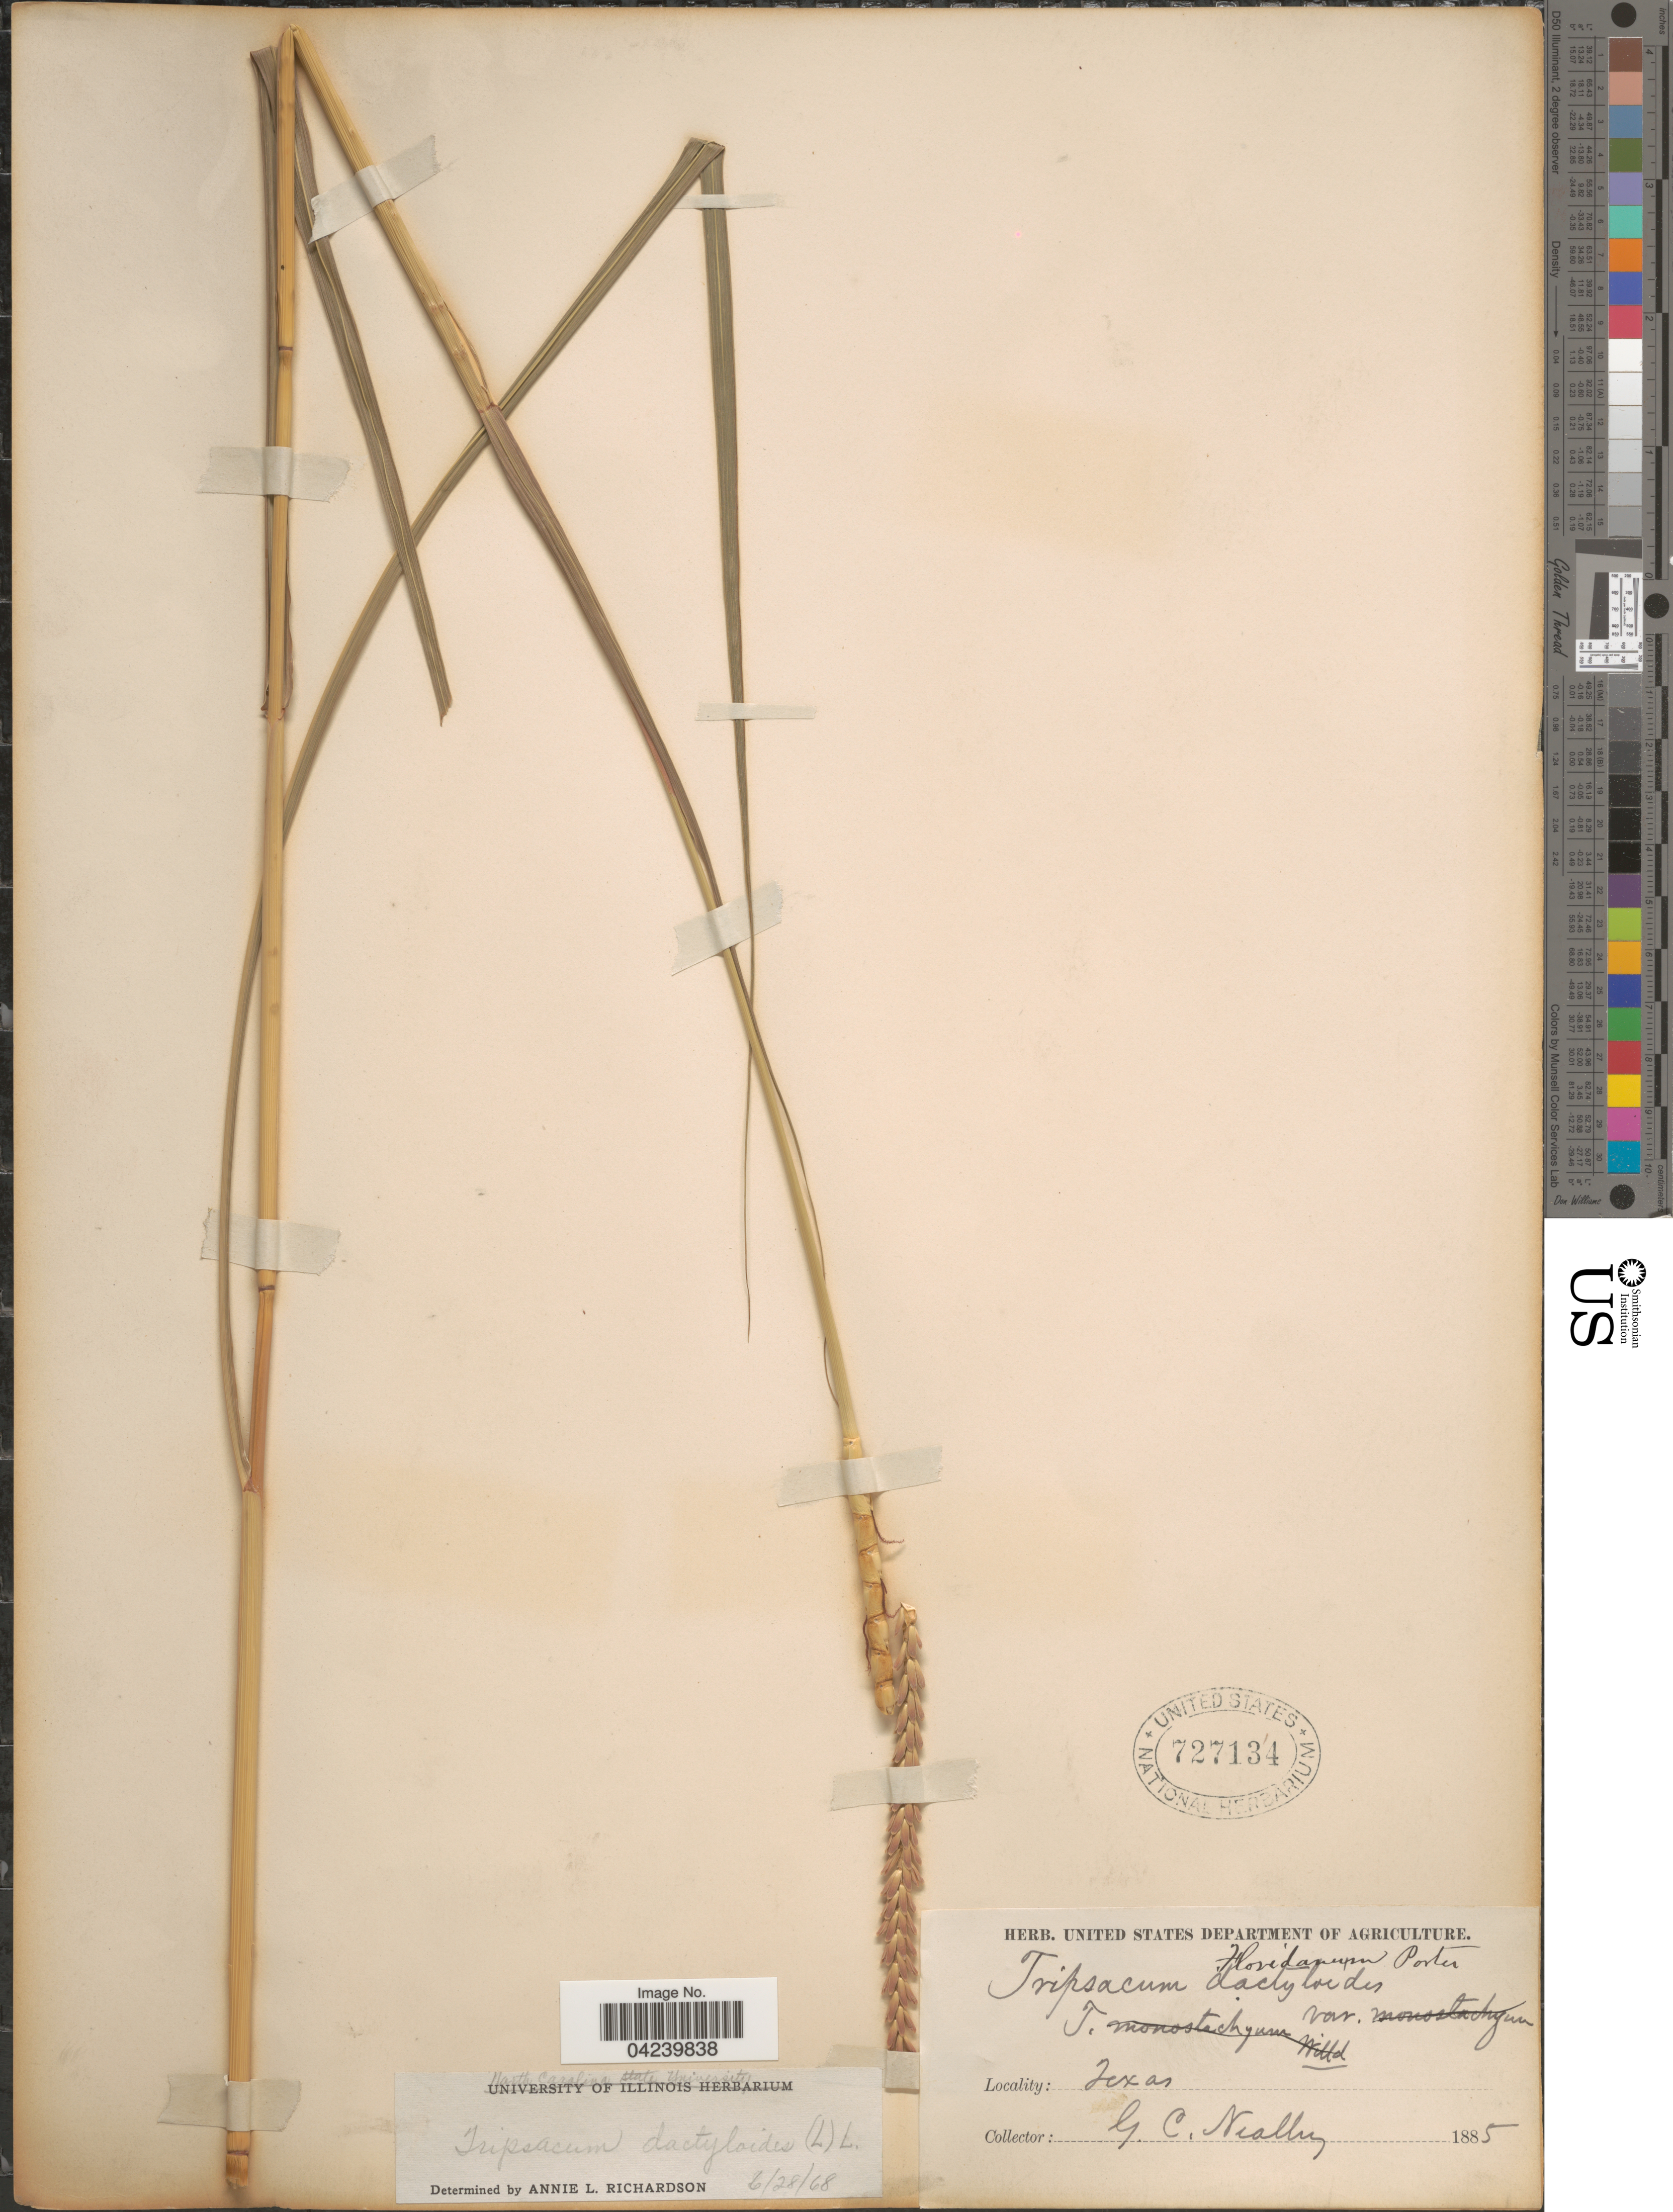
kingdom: Plantae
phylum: Tracheophyta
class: Liliopsida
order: Poales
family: Poaceae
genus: Tripsacum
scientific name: Tripsacum dactyloides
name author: (L.) L.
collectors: G. C. Nealley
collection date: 1885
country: United States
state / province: Texas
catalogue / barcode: US 727134